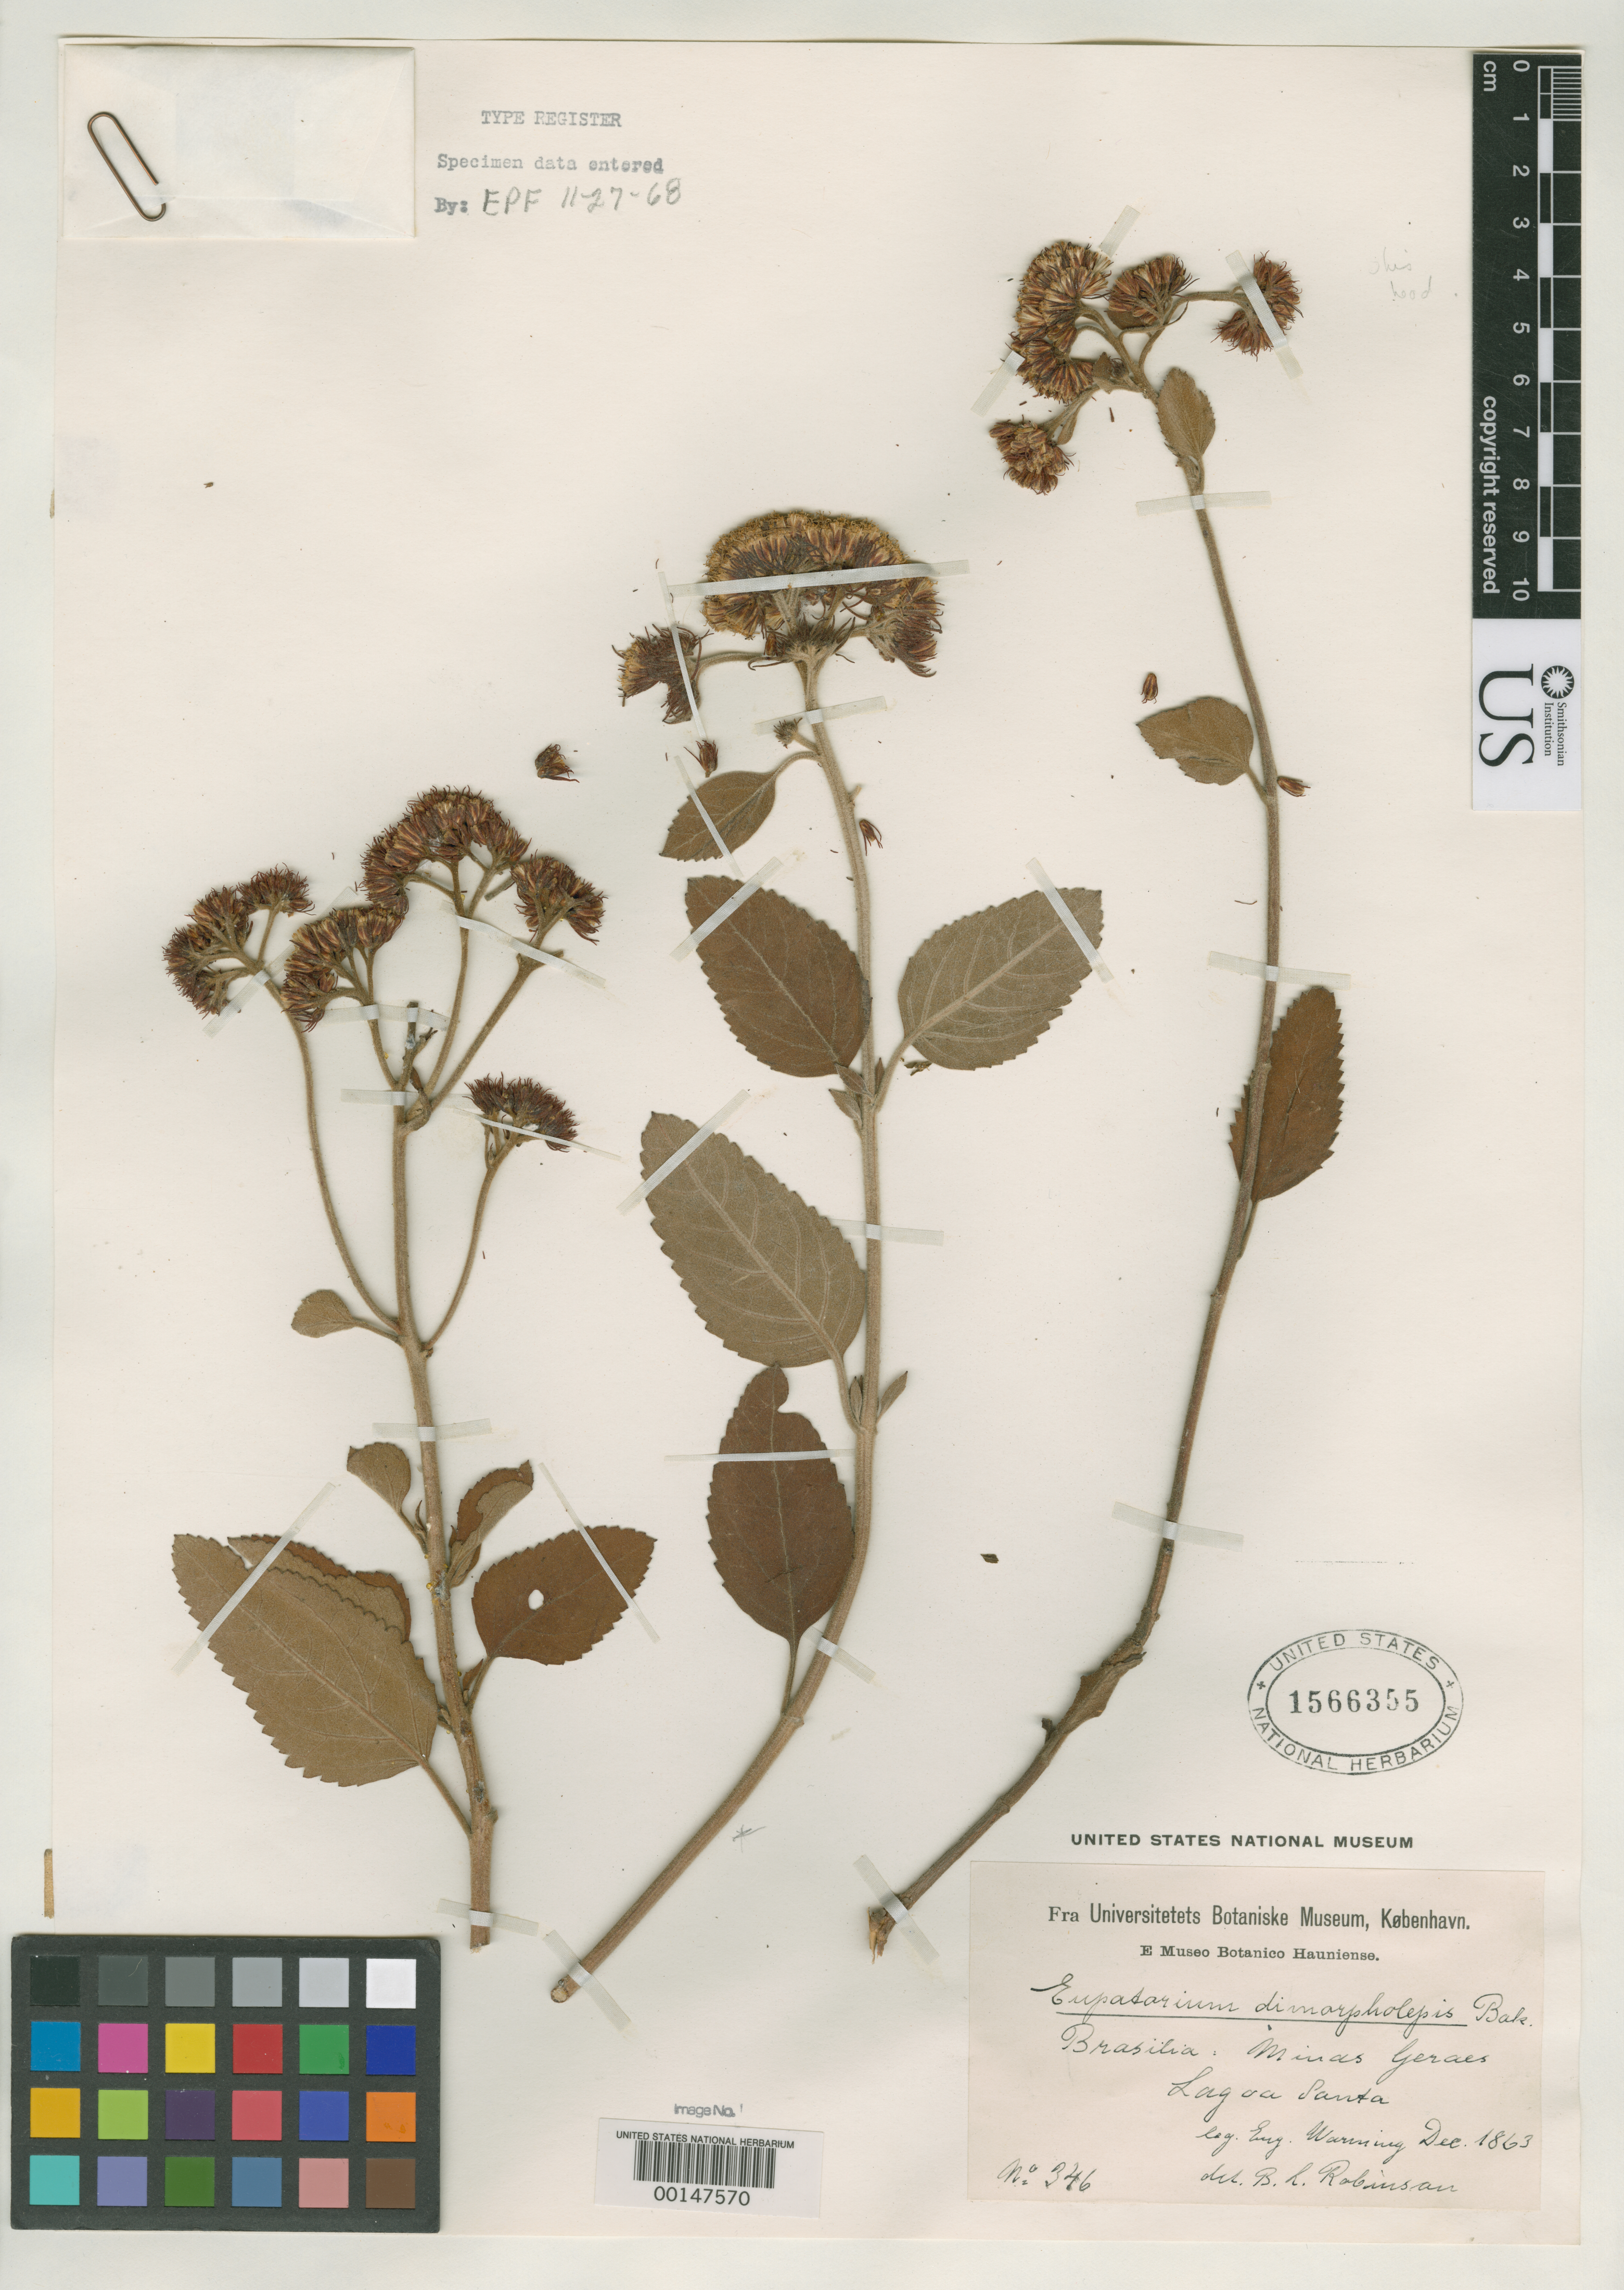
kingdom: Plantae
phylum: Tracheophyta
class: Magnoliopsida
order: Asterales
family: Asteraceae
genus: Eupatorium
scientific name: Eupatorium dimorpholepis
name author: Baker in Mart.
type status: Isosyntype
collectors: E. Warming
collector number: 346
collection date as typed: Dec 1863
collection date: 1863-12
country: Brazil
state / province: Minas Gerais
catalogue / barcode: US 1566355